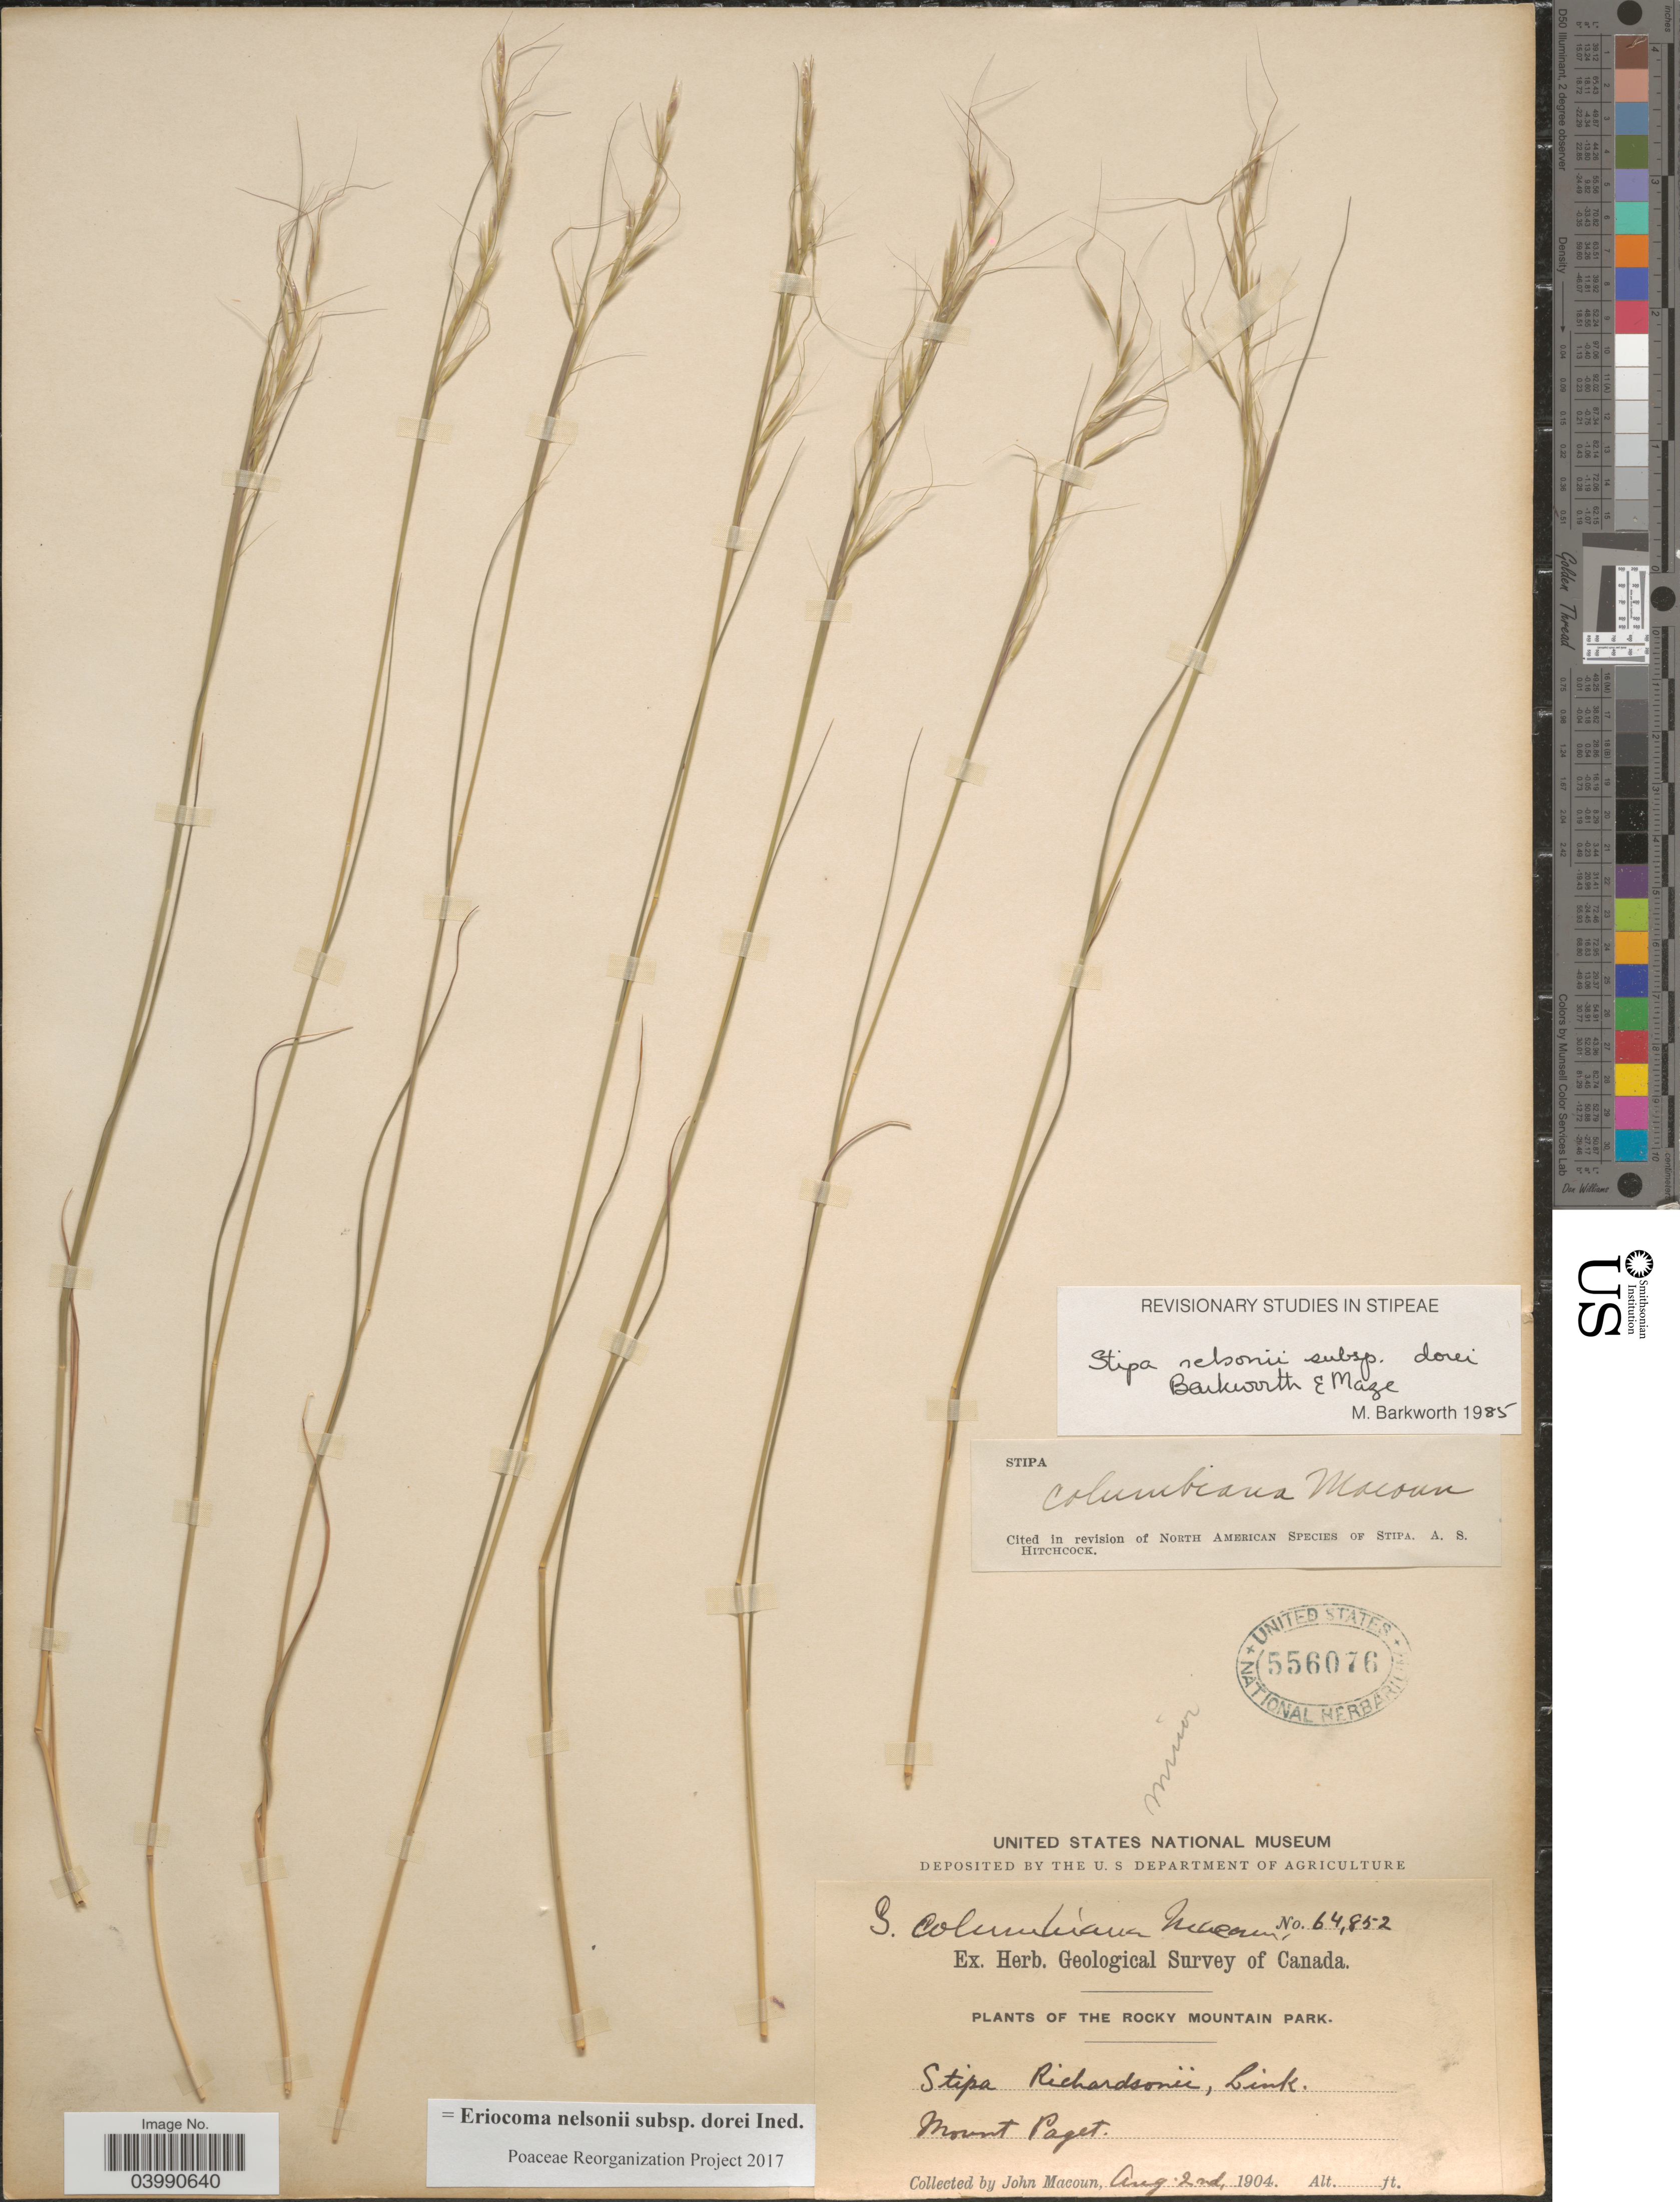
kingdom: Plantae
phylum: Tracheophyta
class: Liliopsida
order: Poales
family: Poaceae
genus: Eriocoma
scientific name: Eriocoma nelsonii subsp. dorei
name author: (Barkworth & J. Maze) Romasch.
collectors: J. Macoun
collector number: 64852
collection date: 1904-08-02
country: Canada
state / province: British Columbia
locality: The Rocky Mountain Park. Mount Paget.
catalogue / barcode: US 556076